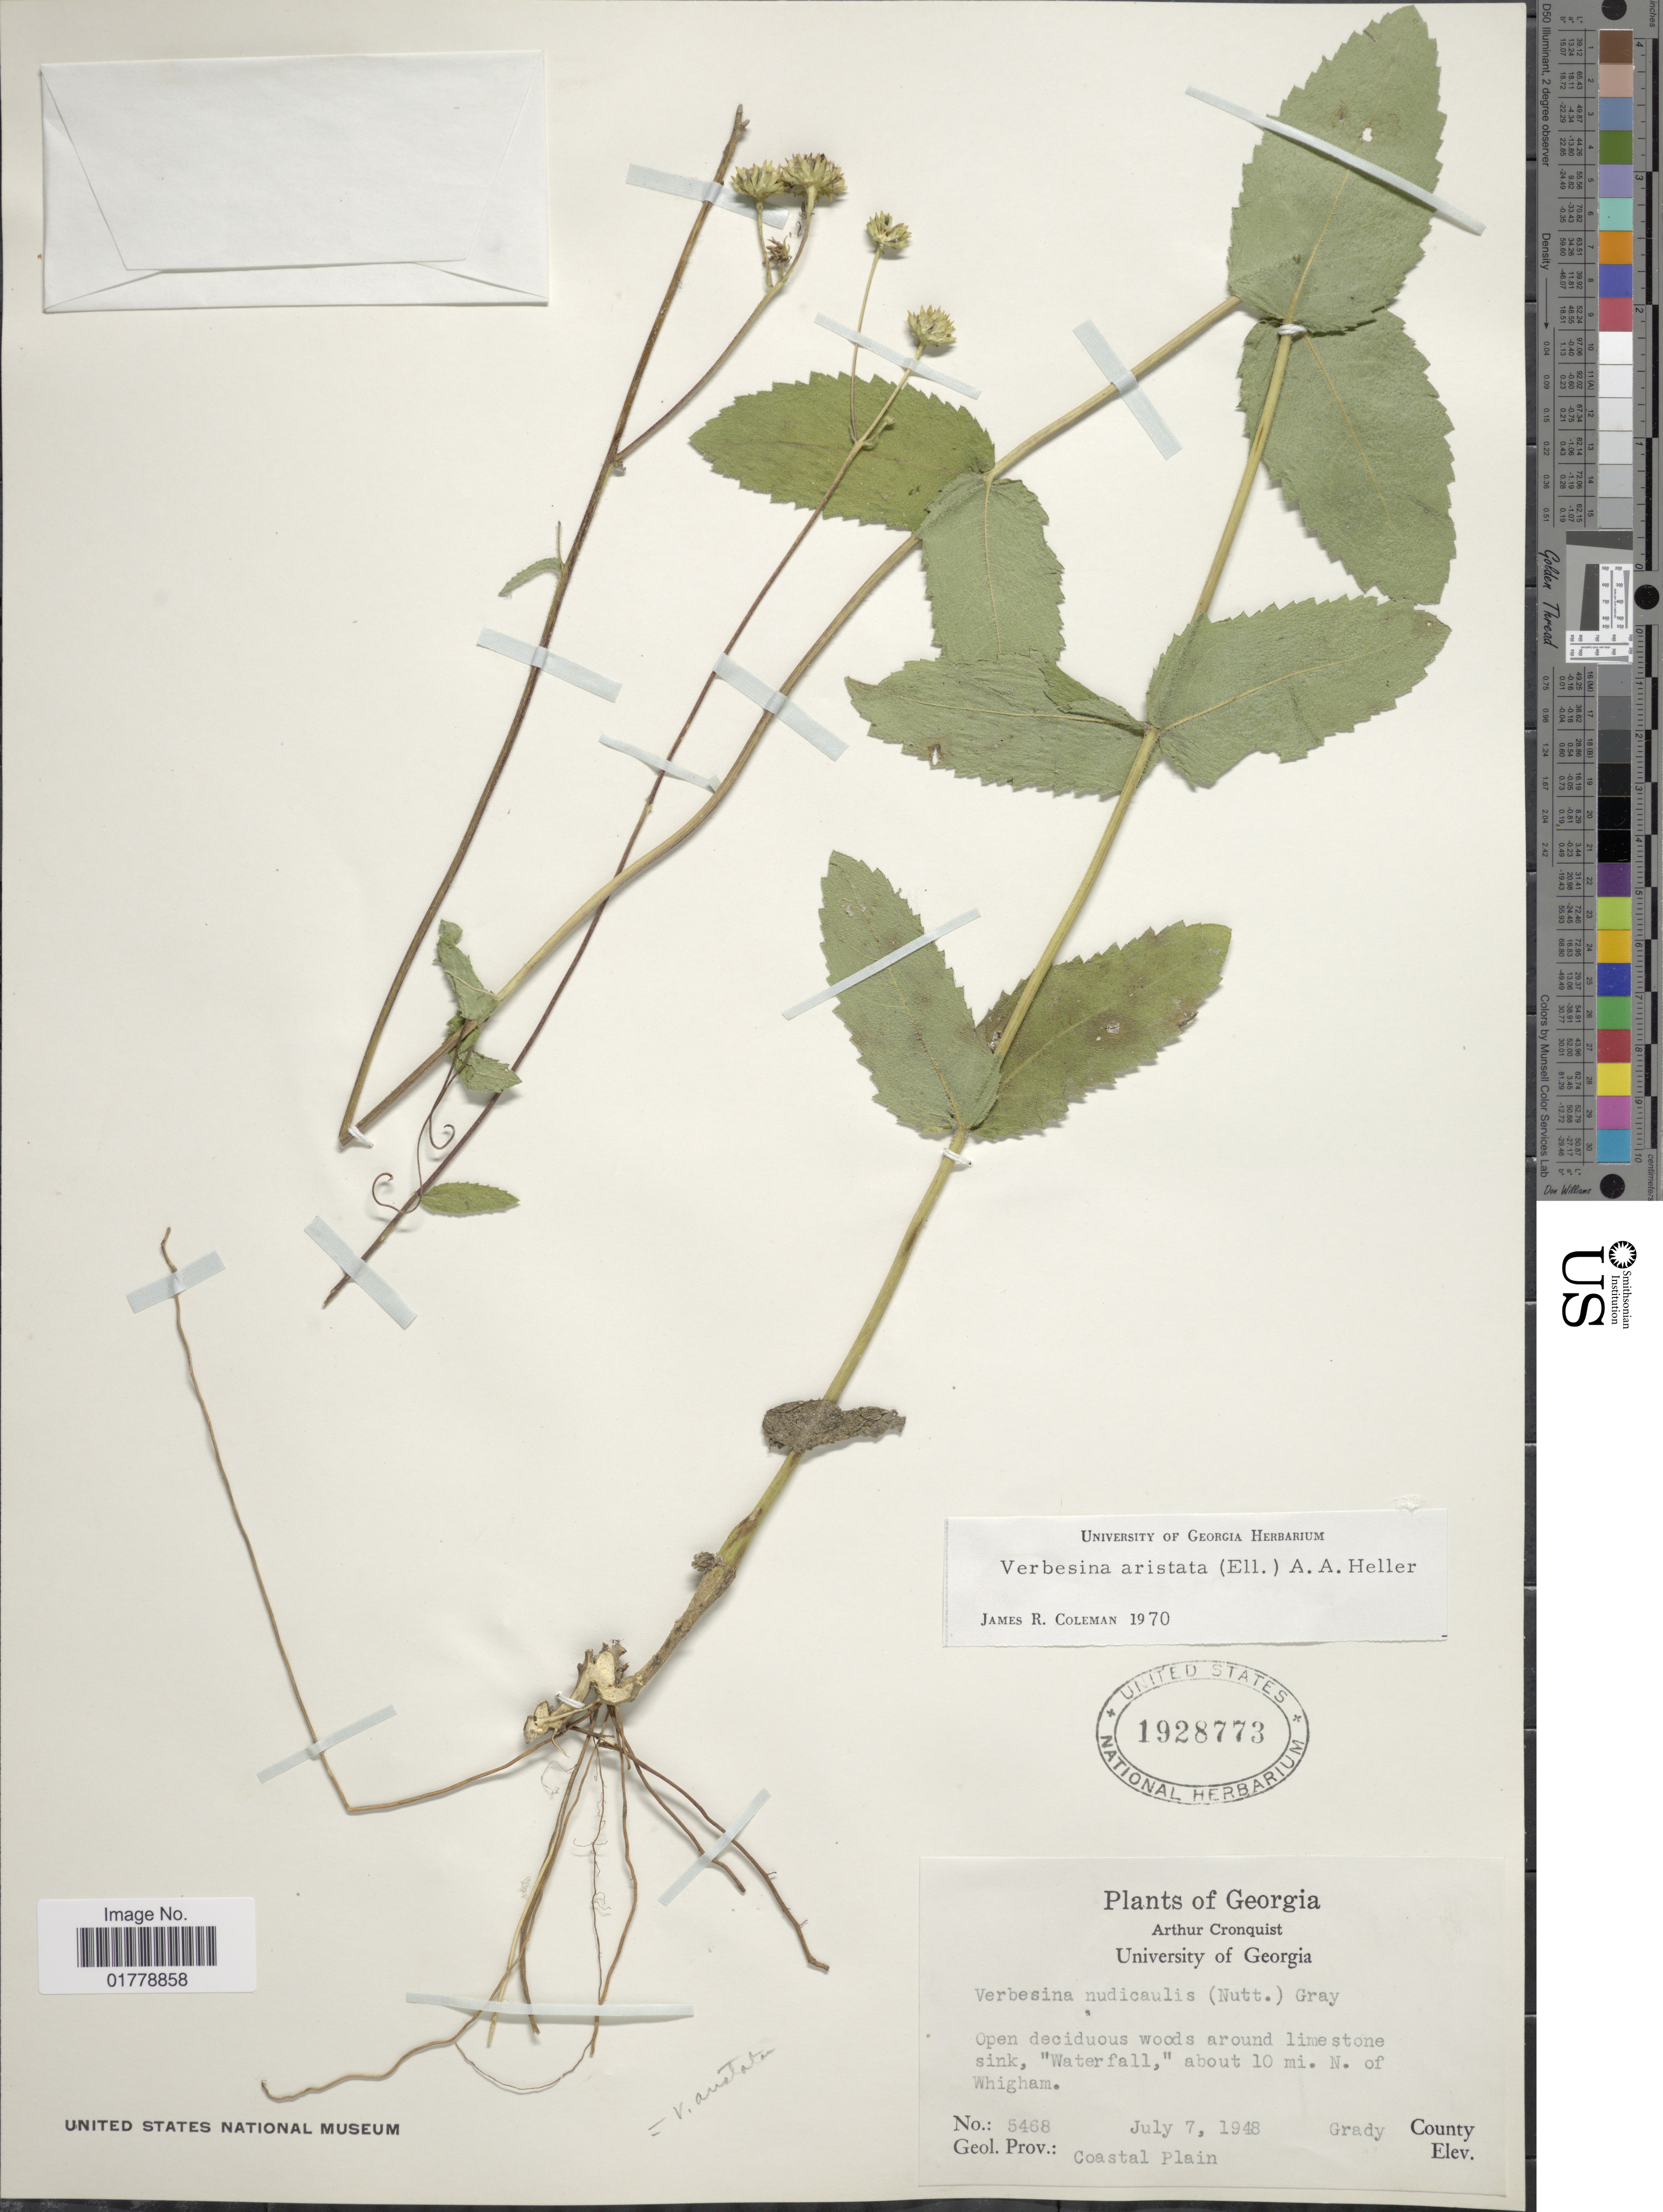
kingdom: Plantae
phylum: Tracheophyta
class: Magnoliopsida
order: Asterales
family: Asteraceae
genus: Verbesina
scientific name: Verbesina aristata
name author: (Elliott) A. Heller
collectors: A. J. Cronquist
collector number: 5468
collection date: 1948-07-07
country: United States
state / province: Georgia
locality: Open deciduous woods around limestone sink, "Waterfall", about 10 mi. N. of Whigham. Geol. Prov.: Coastal Plain. Grady County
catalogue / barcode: US 1928773